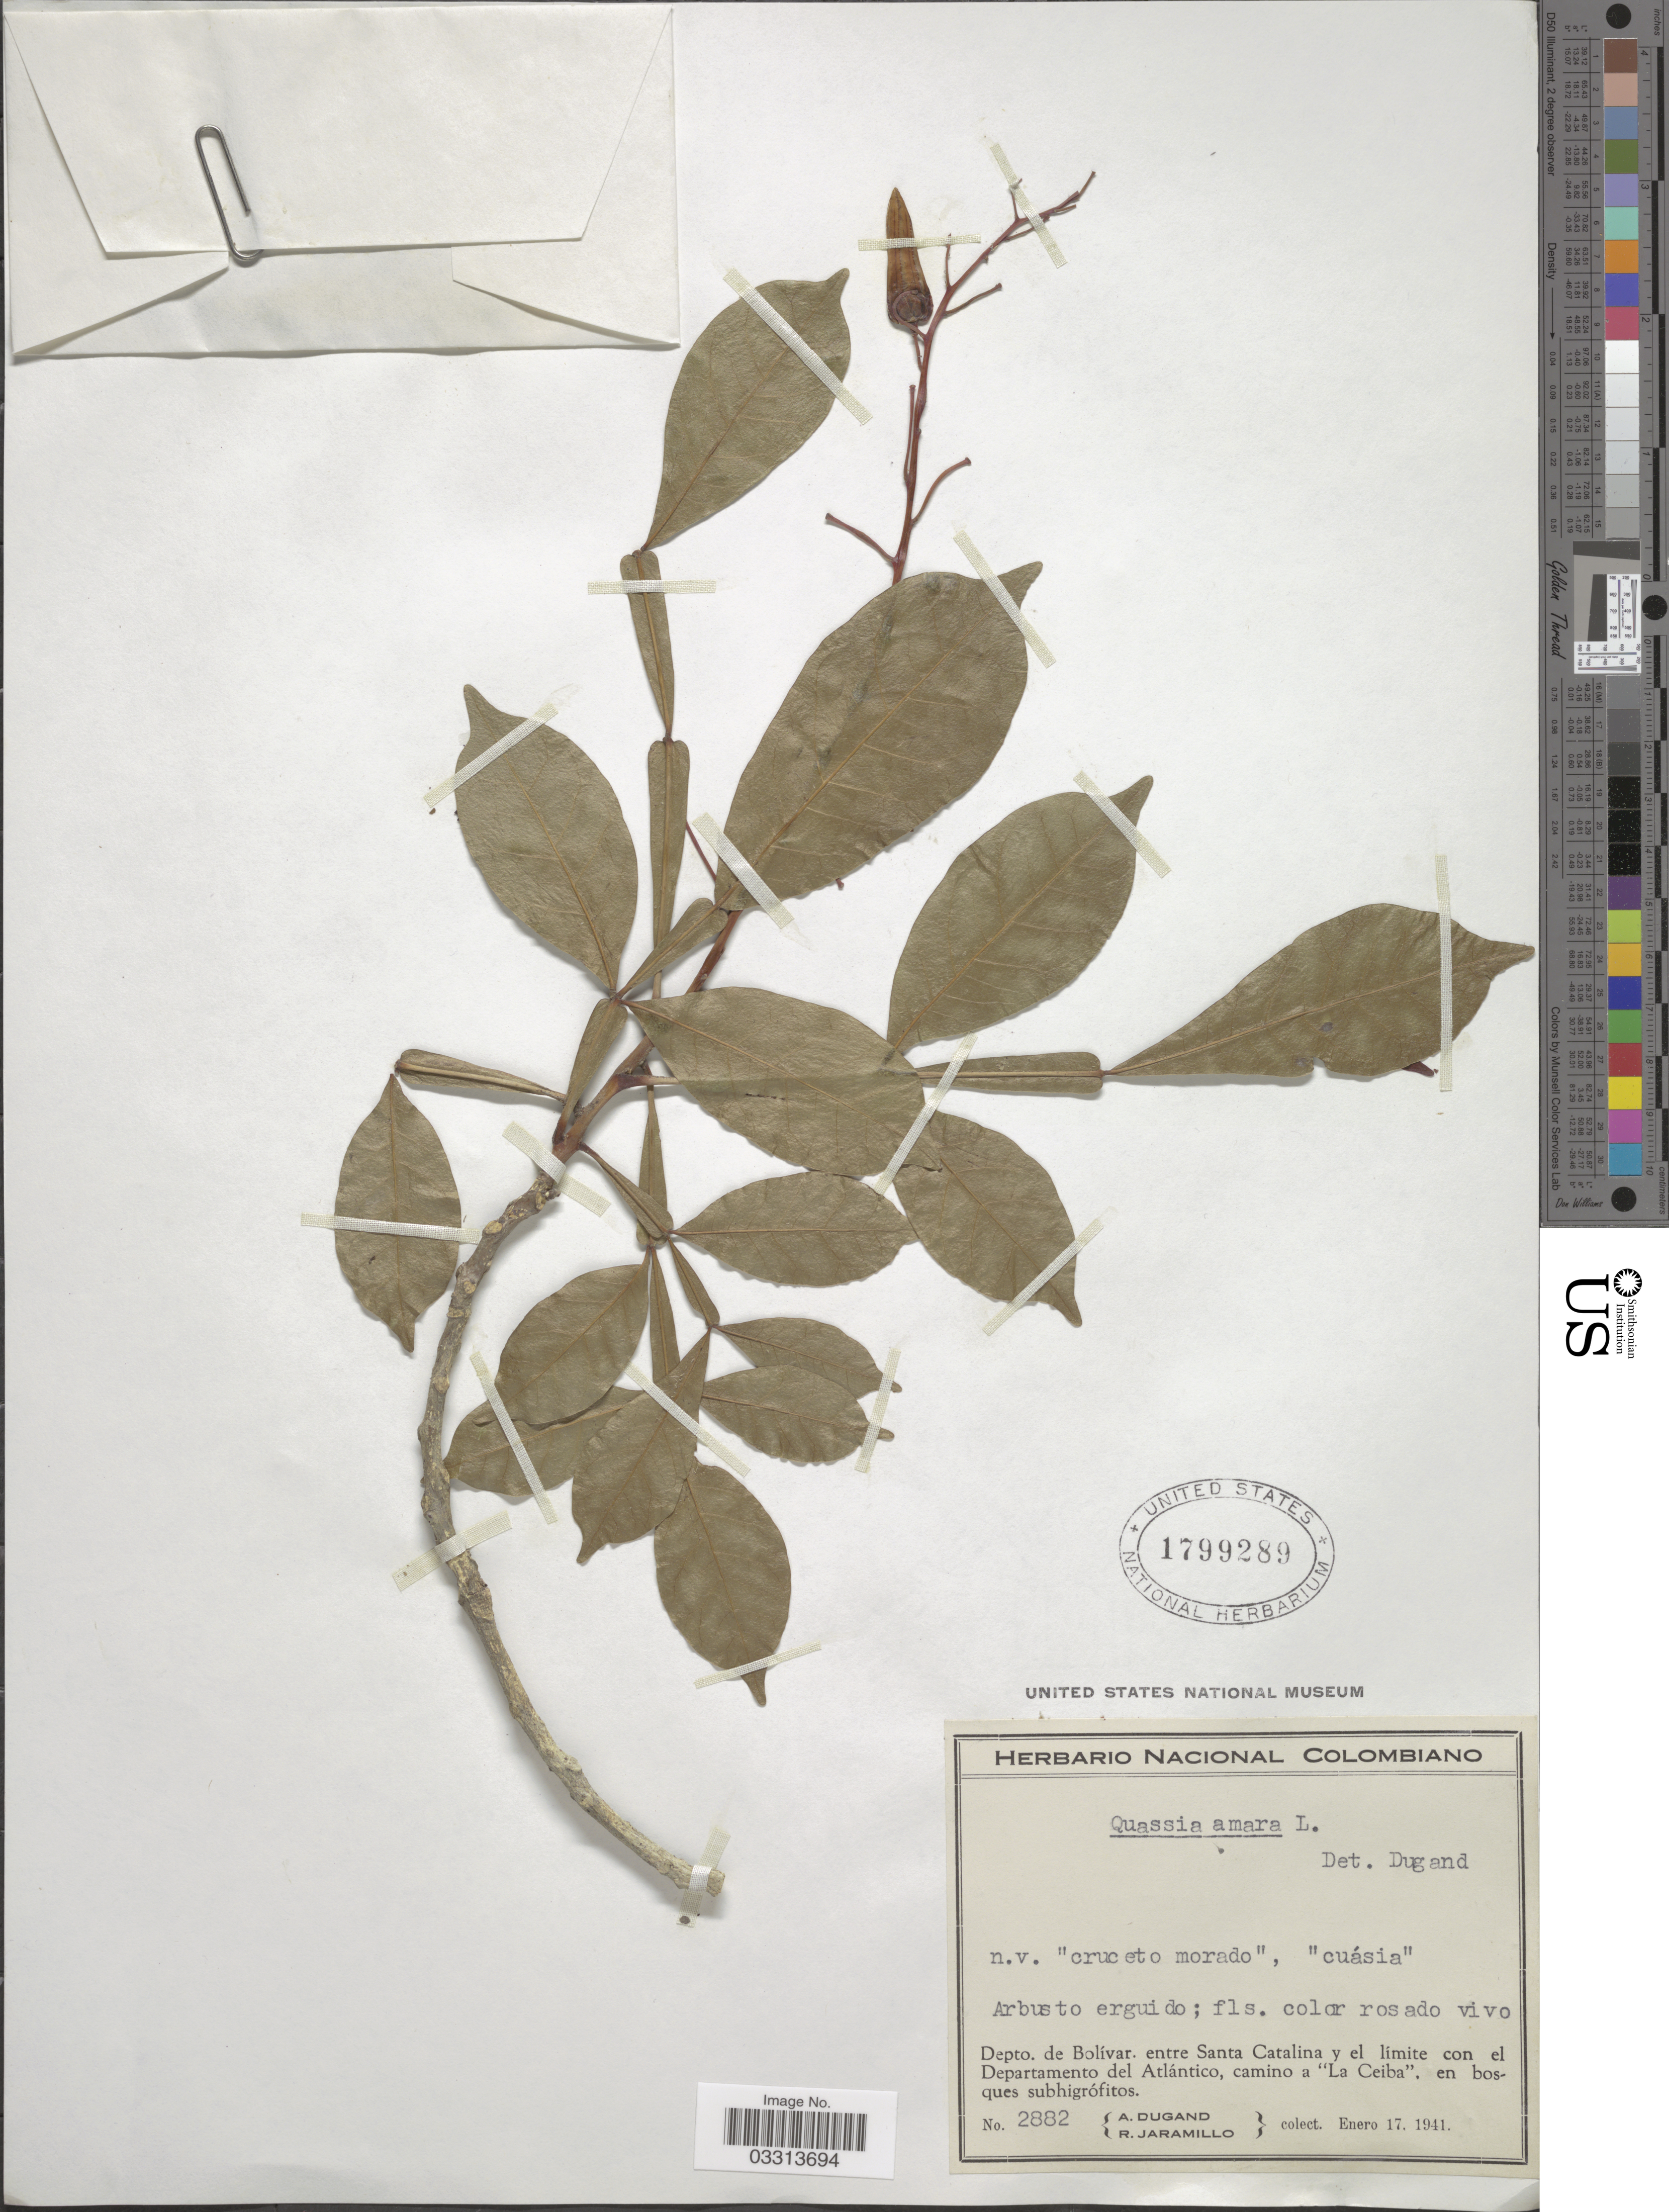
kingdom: Plantae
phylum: Tracheophyta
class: Magnoliopsida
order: Sapindales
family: Simaroubaceae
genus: Quassia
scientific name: Quassia amara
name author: L.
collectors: A. Dugand & R. Jaramillo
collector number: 2882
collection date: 1941-01-17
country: Colombia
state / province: Bolívar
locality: Depto. de Bolívar. entre Santa Catalina y el límite con el Departamento del Atlántico, camino a "La Ceiba".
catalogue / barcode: US 1799289